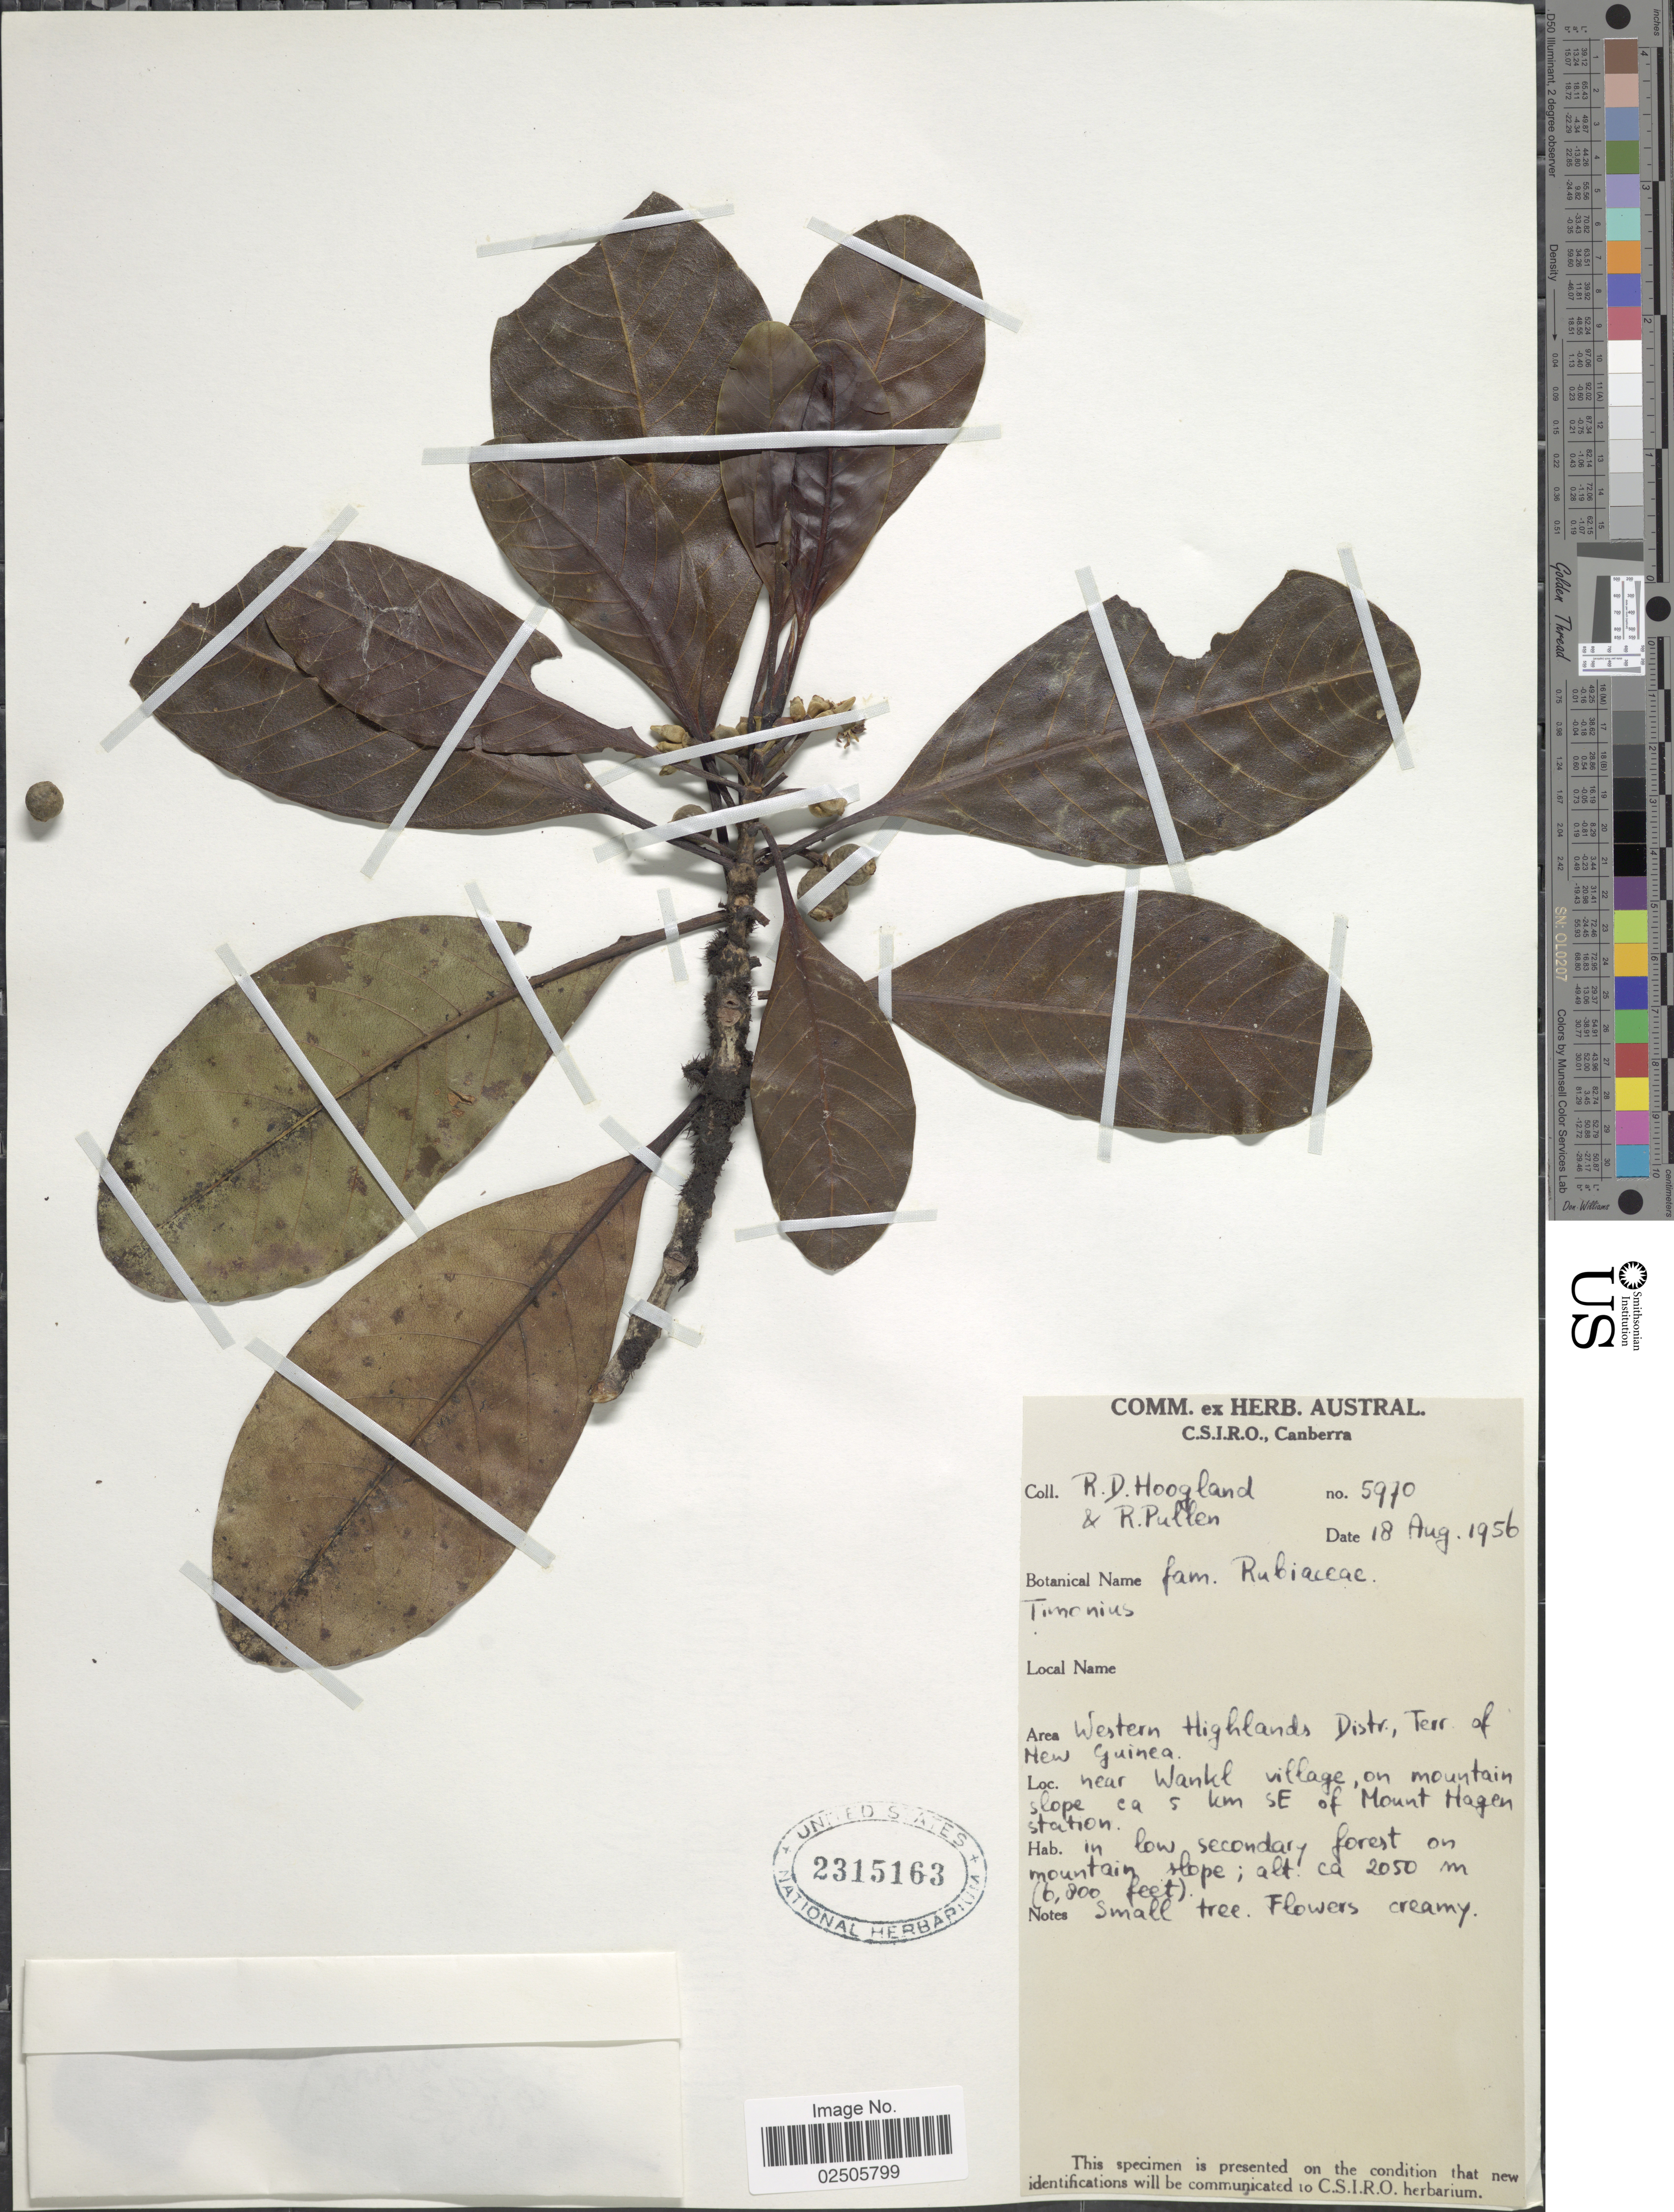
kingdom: Plantae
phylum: Tracheophyta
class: Magnoliopsida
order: Gentianales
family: Rubiaceae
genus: Timonius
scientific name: Timonius sp.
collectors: R. D. Hoogland & R. Pullen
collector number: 5970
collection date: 1956-08-18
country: Papua New Guinea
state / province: Western Highlands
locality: Distr. Terr. of New Guinea, Near Wankl village, on mountain slope ca, 5 km SE of Mount Hagen Station [interpreted]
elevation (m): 2050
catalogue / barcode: US 2315163